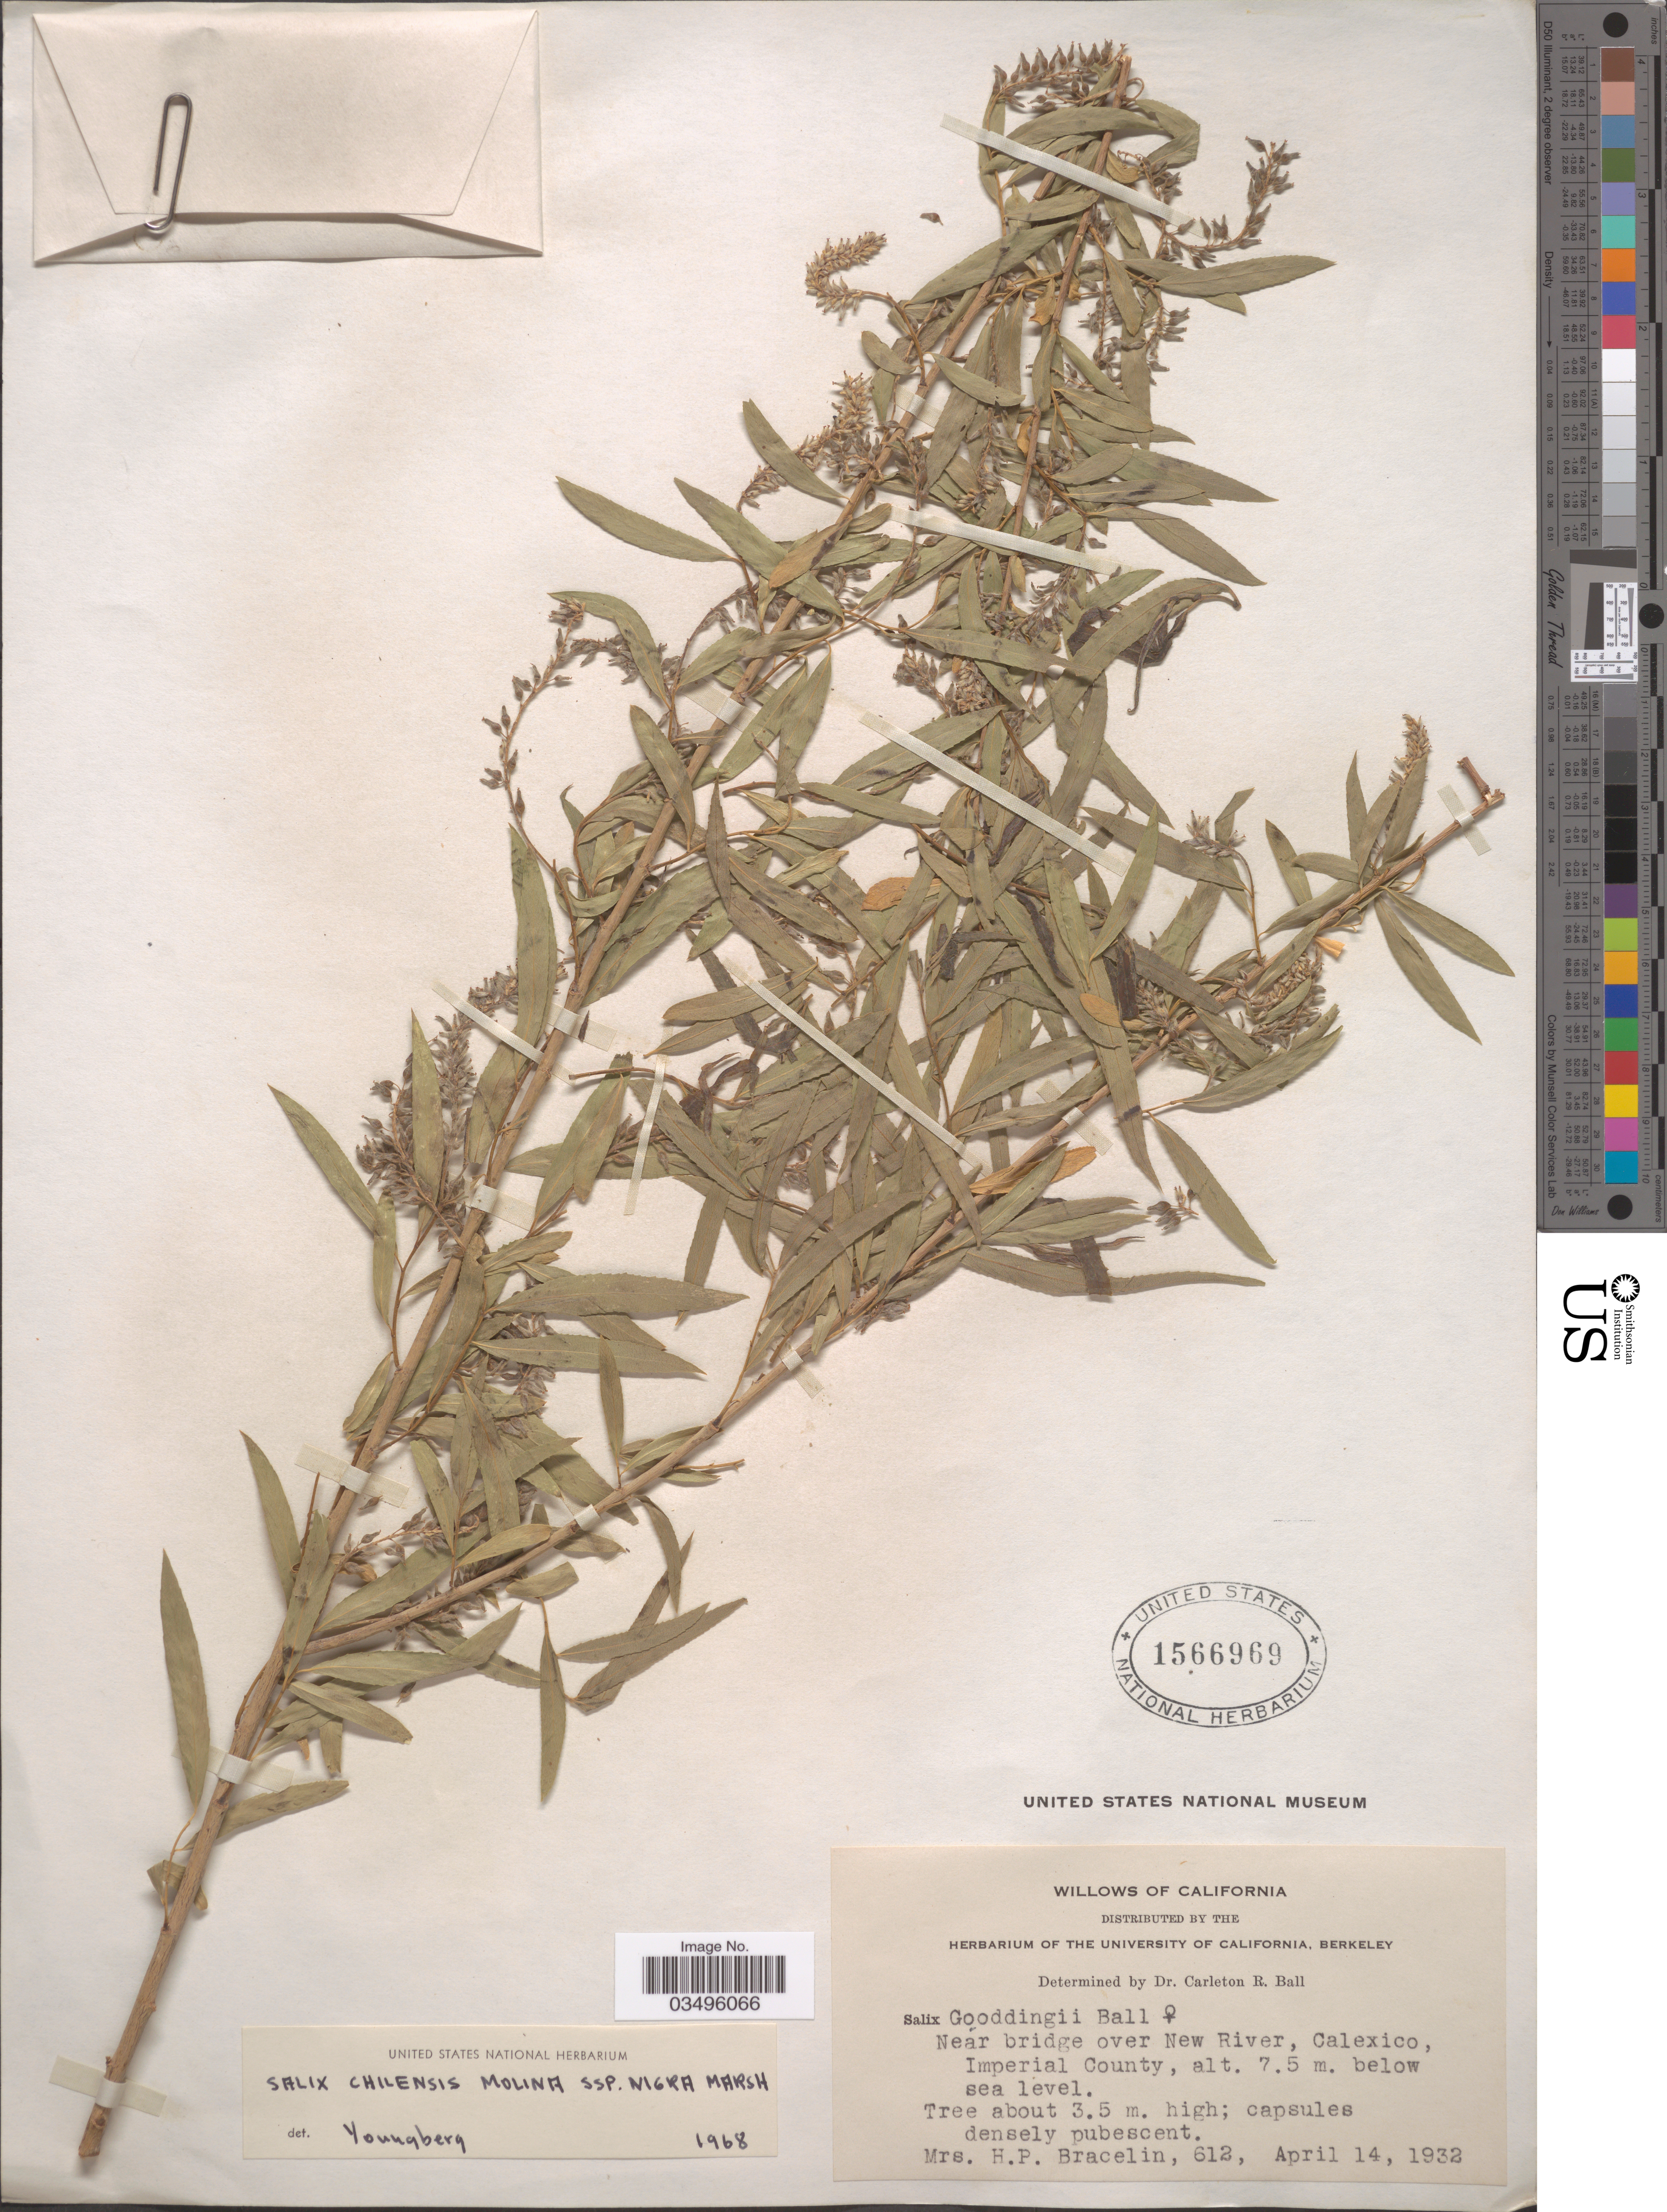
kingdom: Plantae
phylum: Tracheophyta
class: Magnoliopsida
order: Malpighiales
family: Salicaceae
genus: Salix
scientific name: Salix chilensis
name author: Molina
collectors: H. Bracelin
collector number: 612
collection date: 1932-04-14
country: United States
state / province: California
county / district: Imperial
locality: Near bridge over New River, Calexico, Imperial County.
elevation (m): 7.5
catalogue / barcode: US 1566969